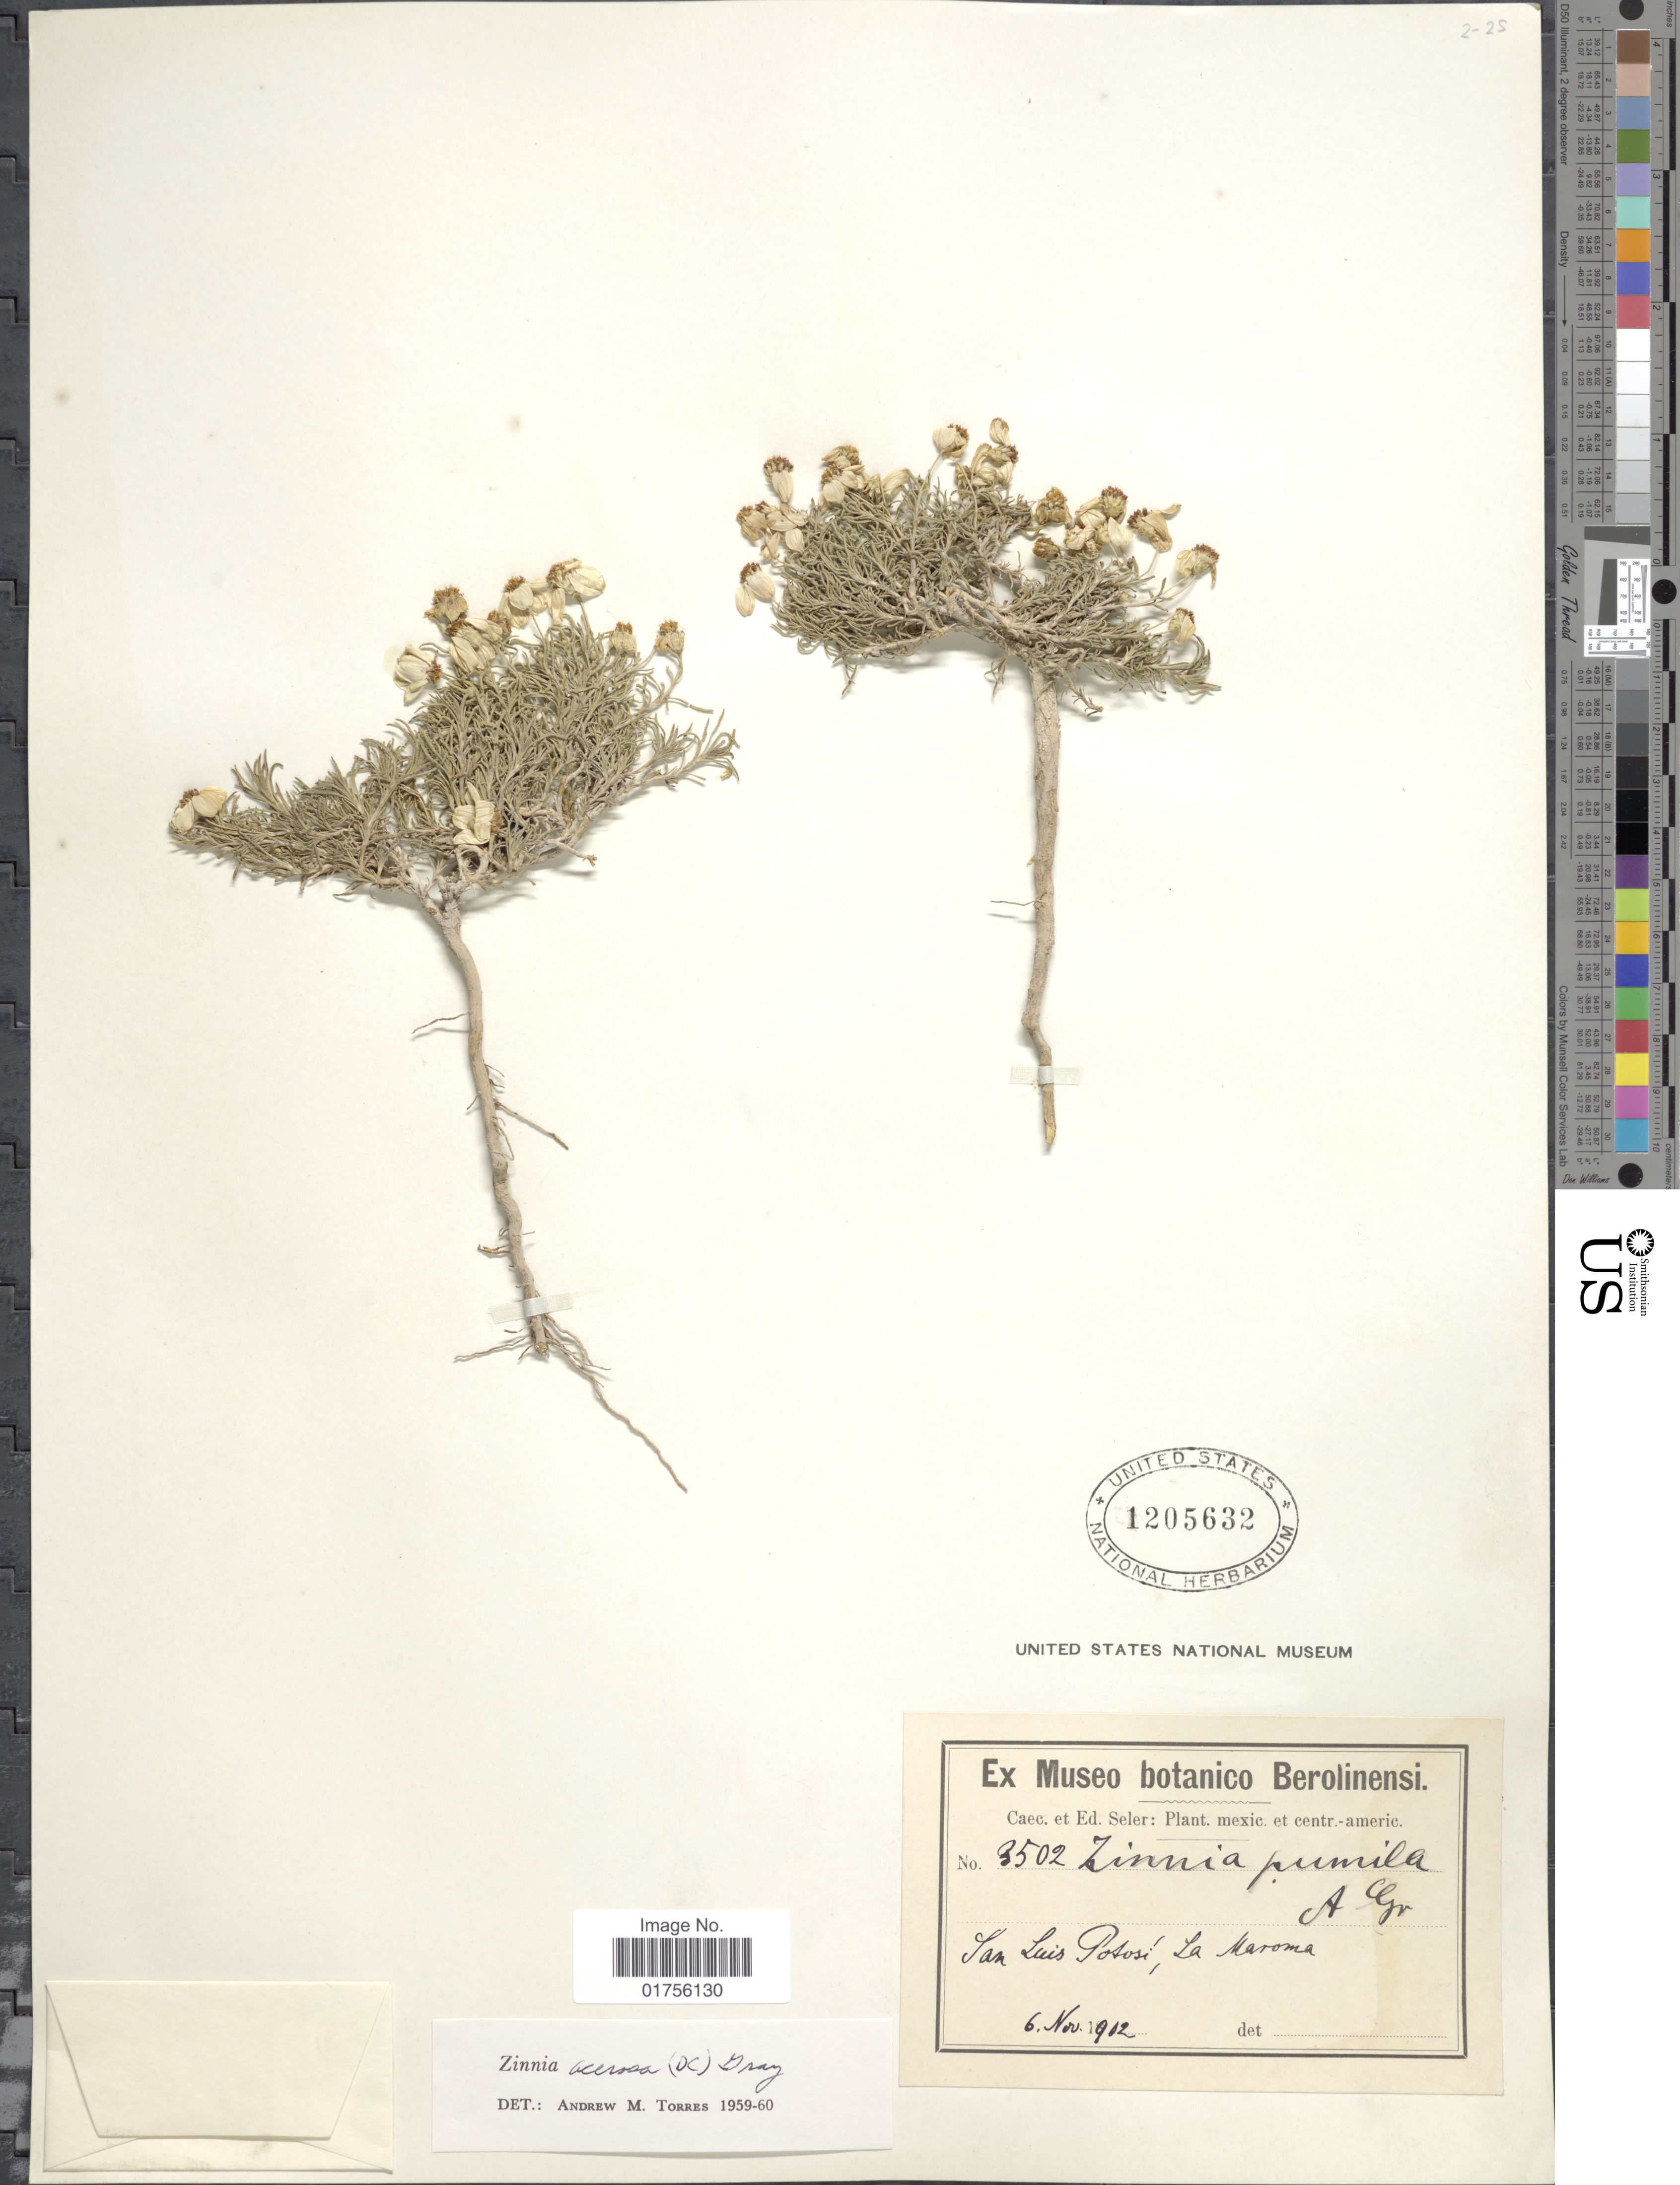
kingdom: Plantae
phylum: Tracheophyta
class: Magnoliopsida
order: Asterales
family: Asteraceae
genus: Zinnia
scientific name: Zinnia acerosa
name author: (DC.) A. Gray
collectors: ex Caec. et Ed Seler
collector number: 3502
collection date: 1902-11-06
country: Mexico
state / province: San Luis Potosí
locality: San Luis Potosi, La Maroma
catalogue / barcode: US 1205632